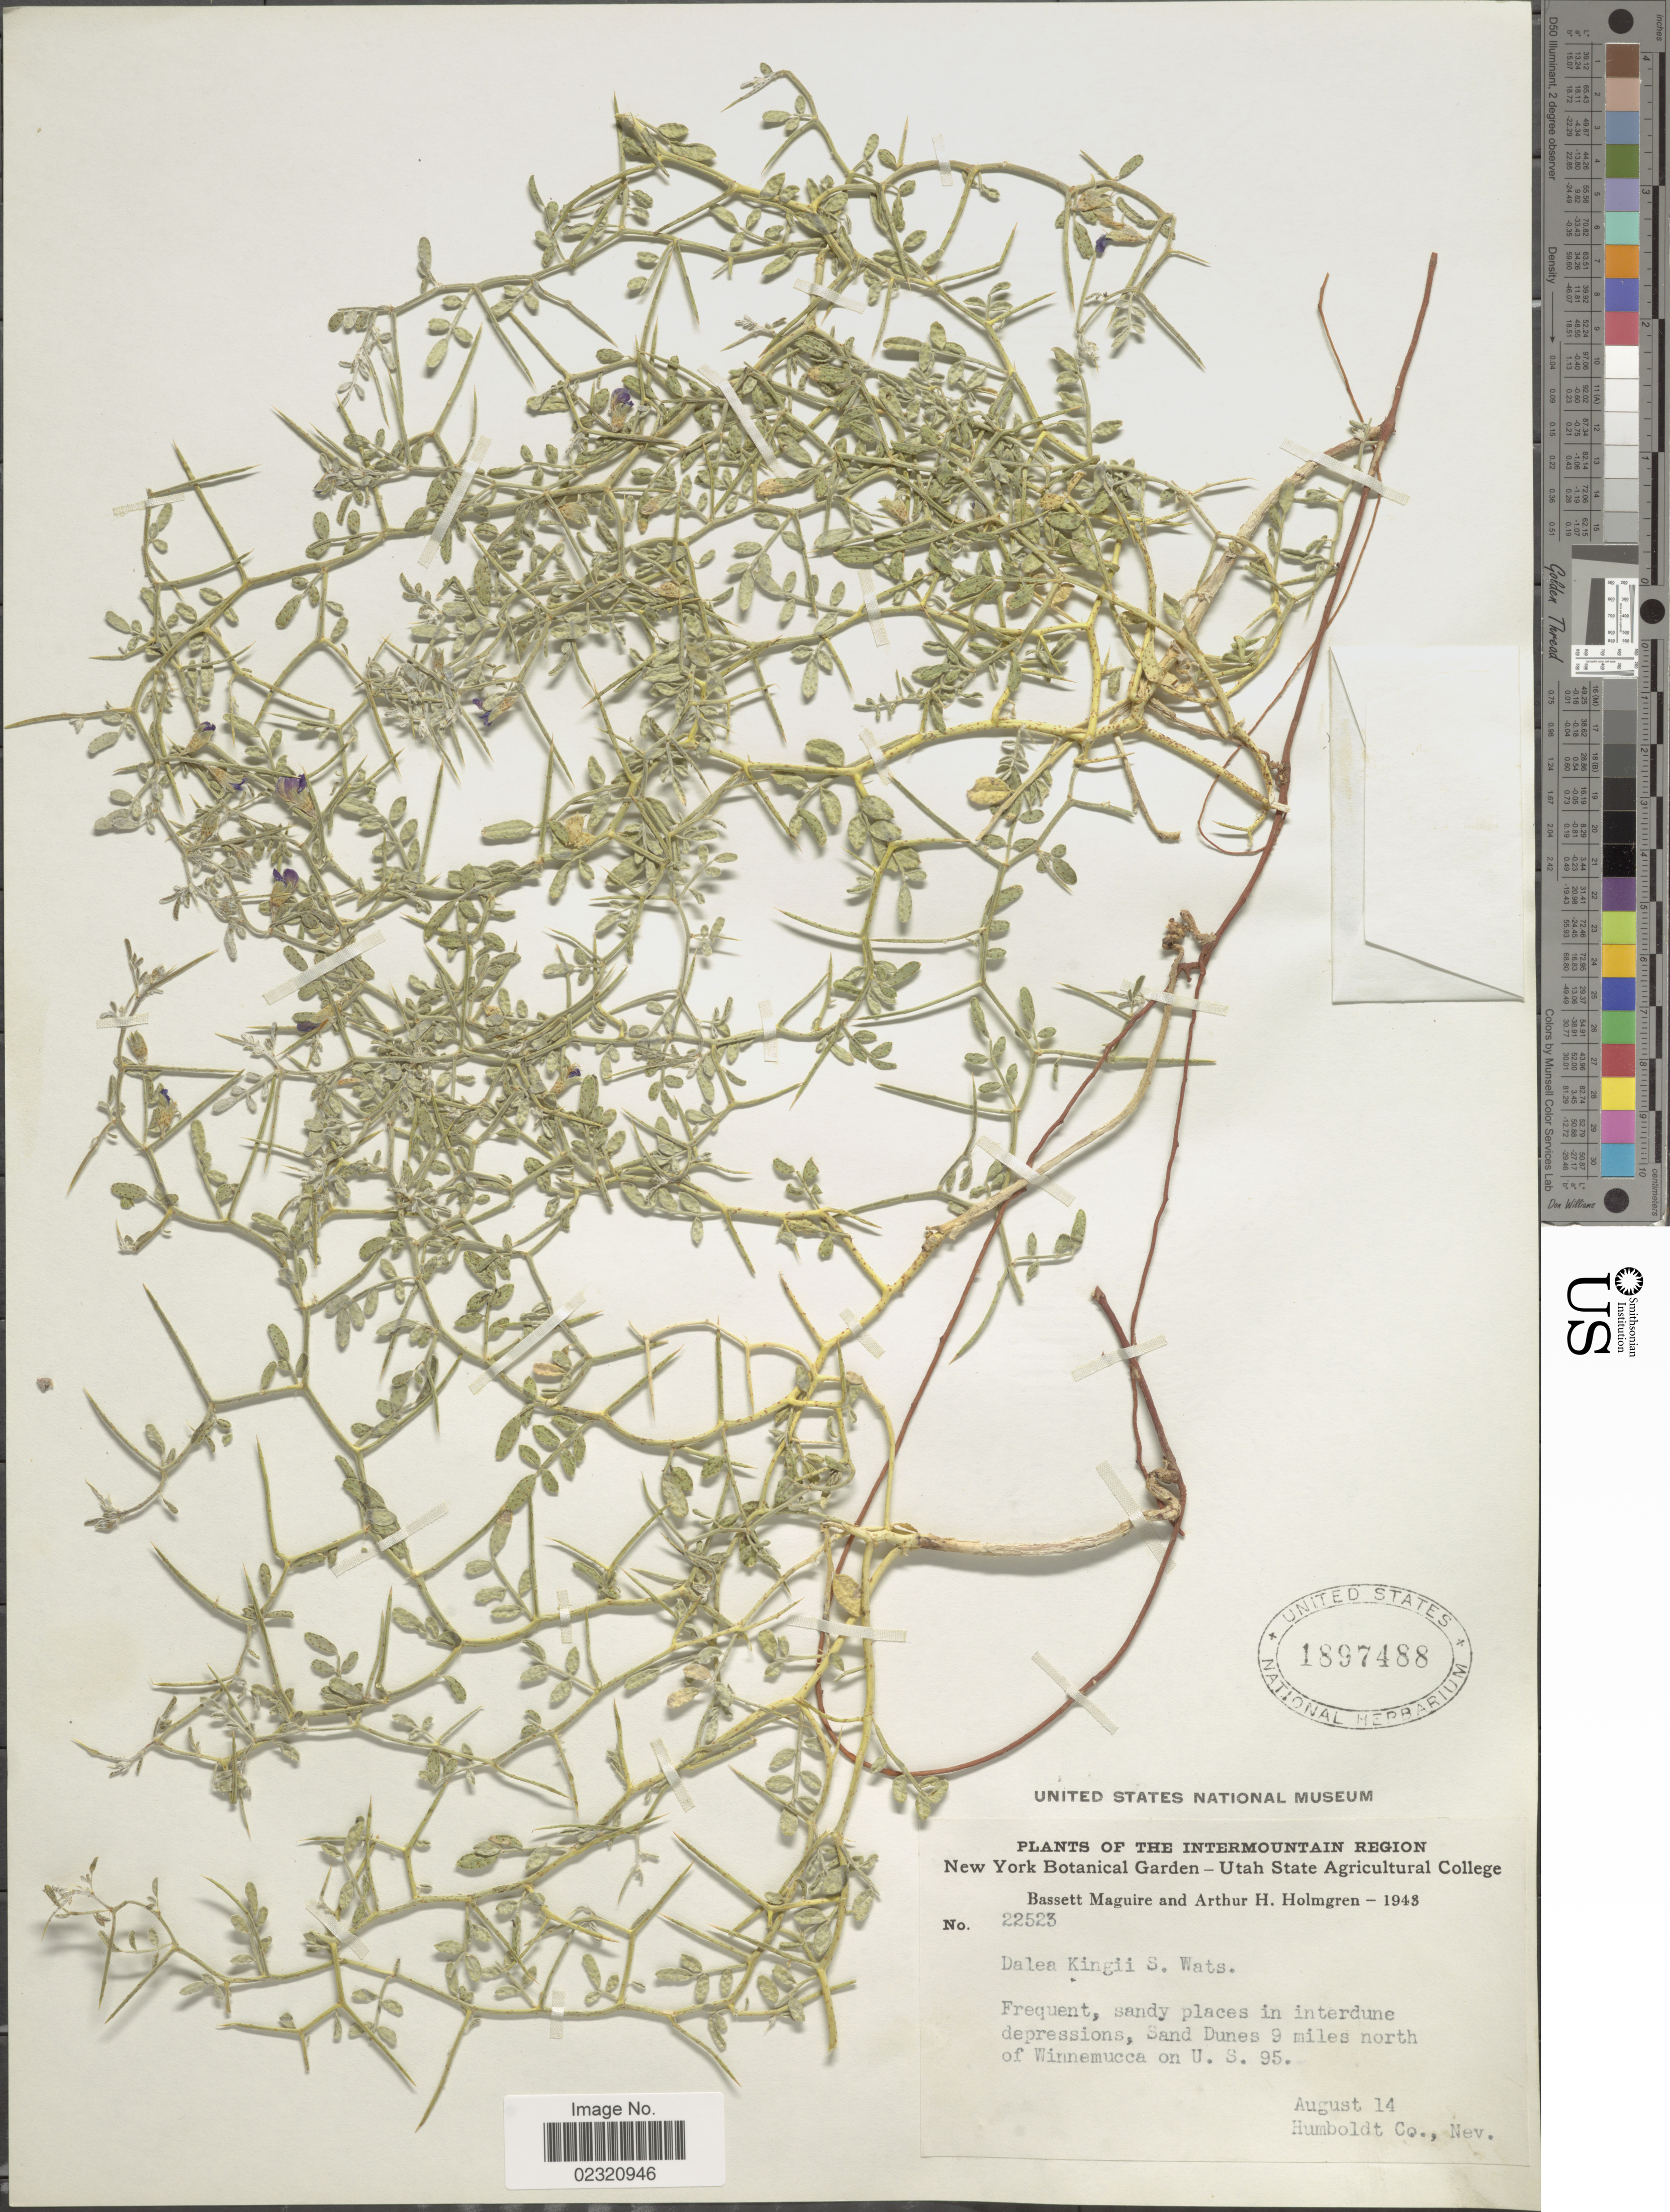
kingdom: Plantae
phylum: Tracheophyta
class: Magnoliopsida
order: Fabales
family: Fabaceae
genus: Psorothamnus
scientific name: Psorothamnus kingii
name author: (S. Watson) Barneby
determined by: Strong, M. T., (US), Smithsonian Institution - National Museum of Natural History (UNITED STATES)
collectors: B. Maguire & A. H. Holmgren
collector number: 22523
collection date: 1943-08-14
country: United States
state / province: Nevada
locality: San Dunes 9 miles north of Winnemucca on U.S. 95. Humboldt Co. Nev,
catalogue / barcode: US 1897488